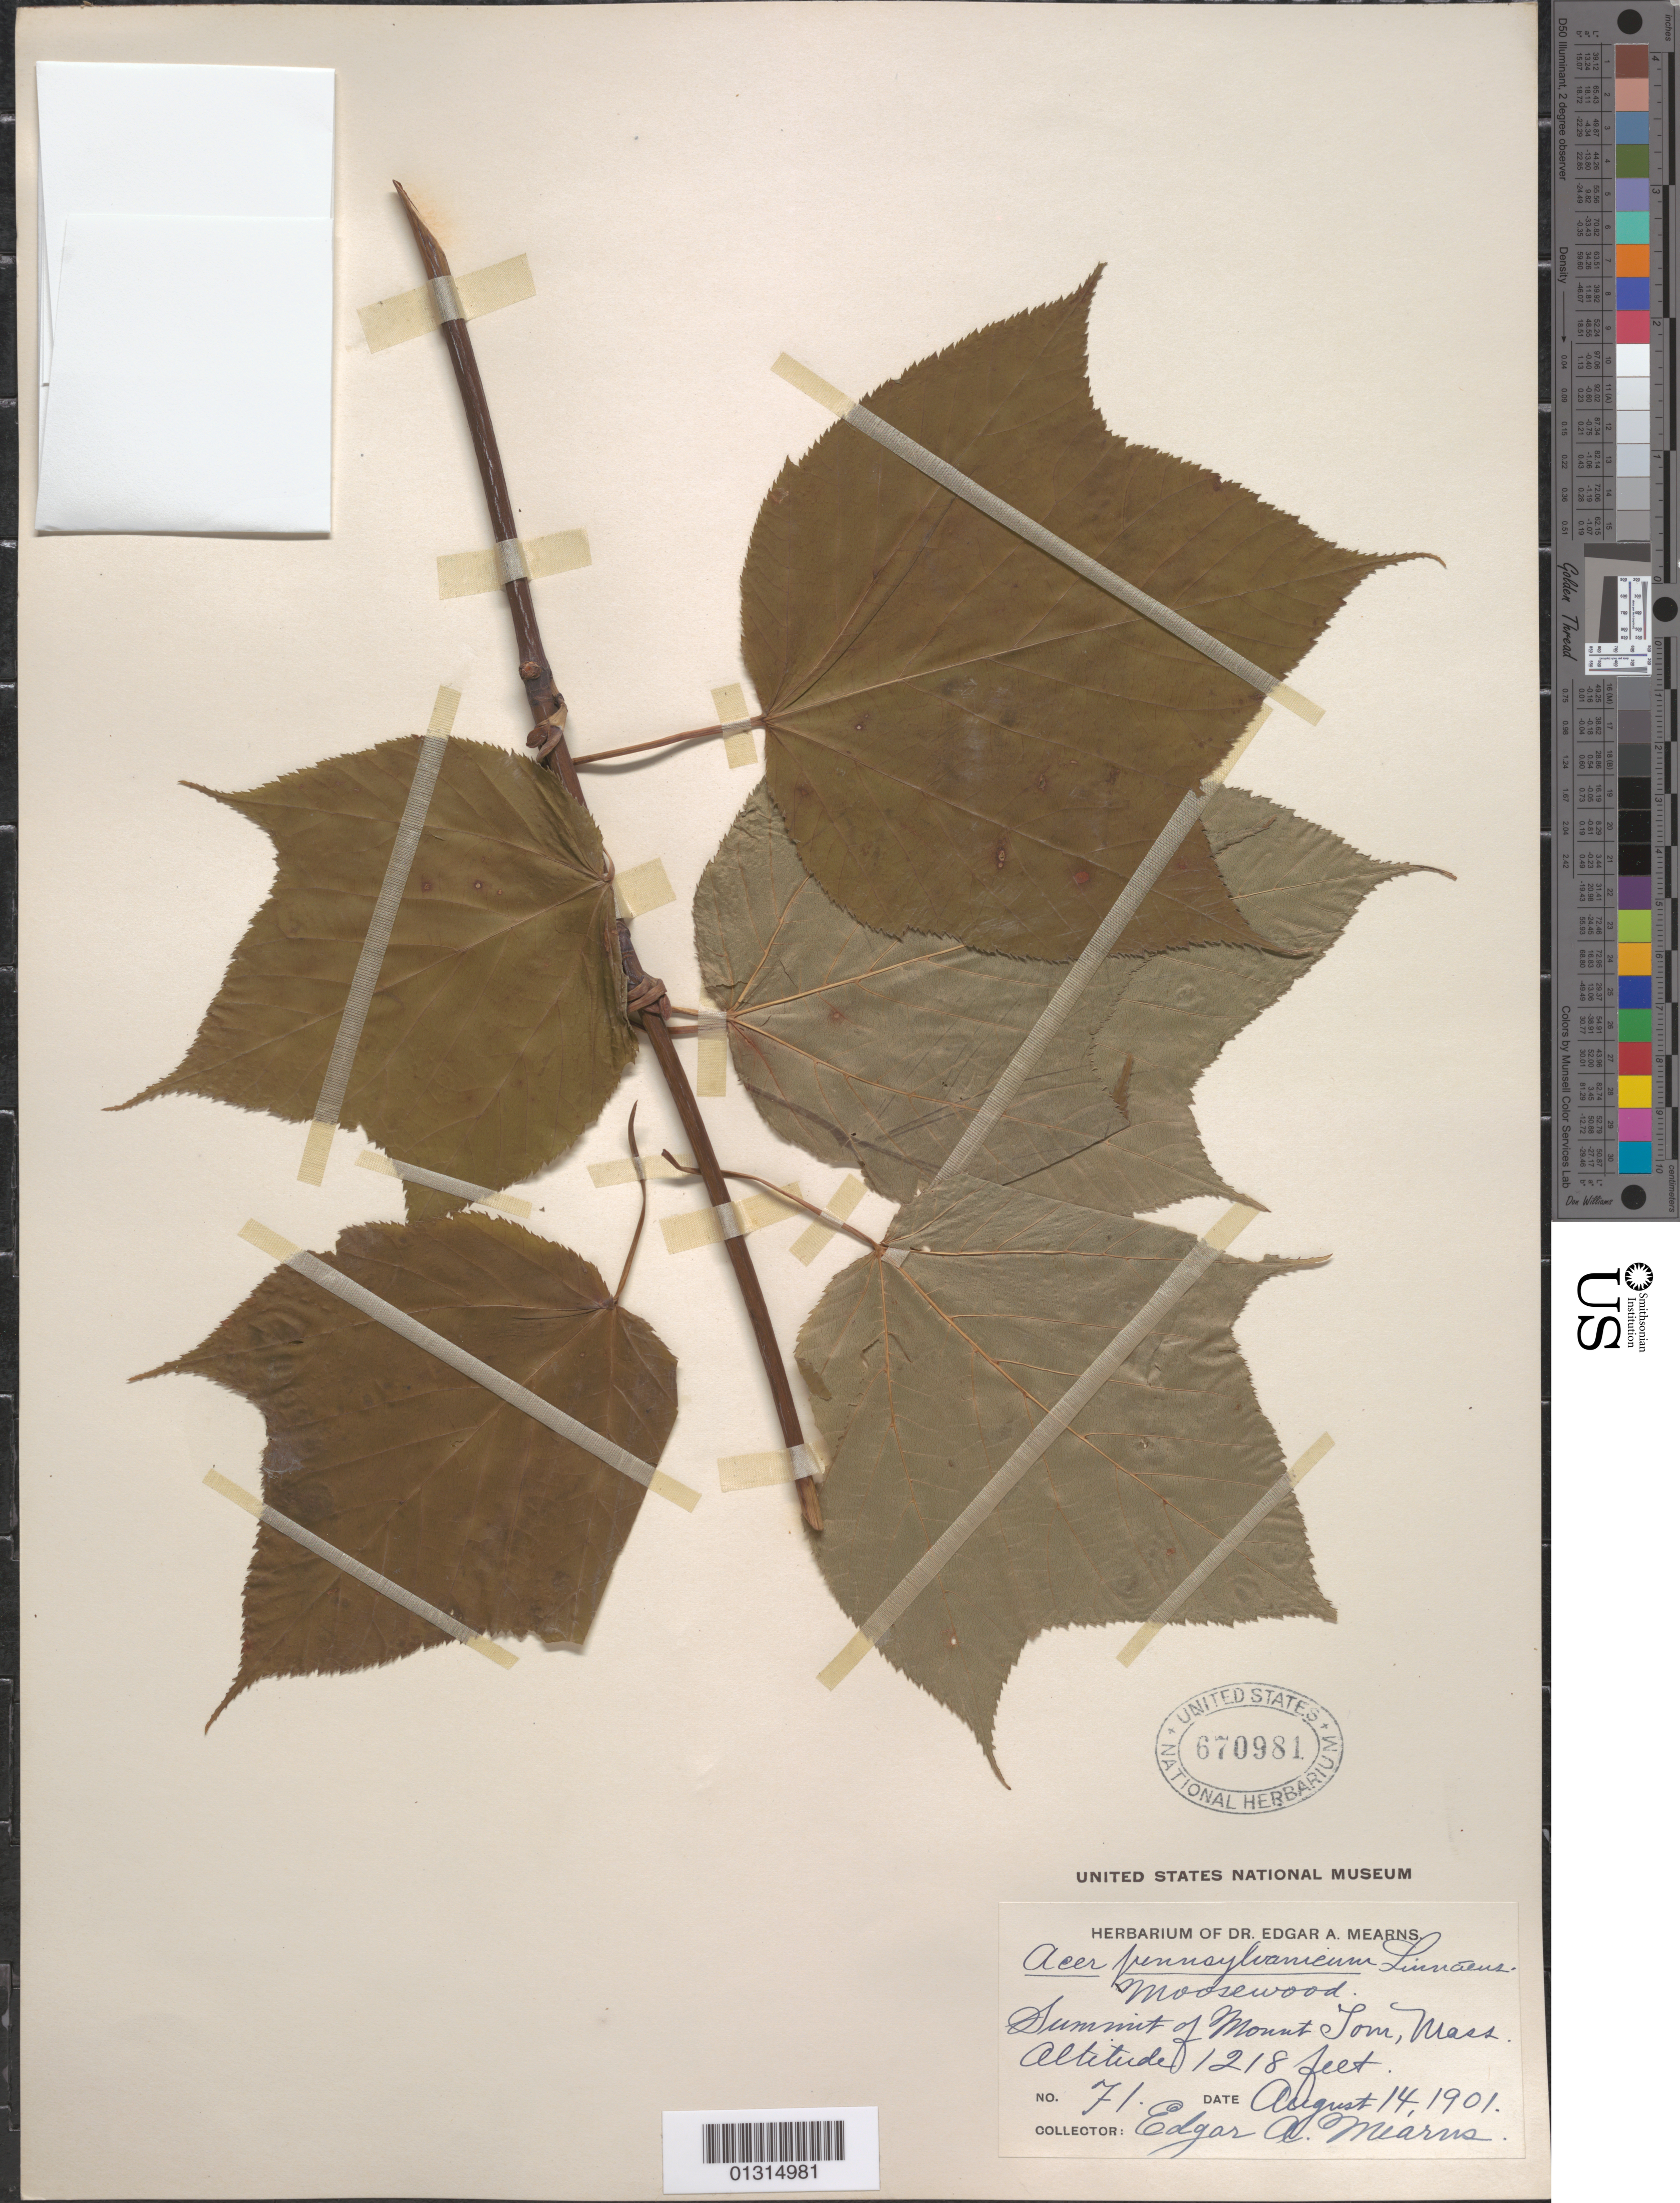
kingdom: Plantae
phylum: Tracheophyta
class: Magnoliopsida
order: Sapindales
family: Sapindaceae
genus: Acer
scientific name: Acer pensylvanicum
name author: L.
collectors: E. A. Mearns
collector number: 71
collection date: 1901-08-14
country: United States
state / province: Massachusetts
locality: Mount tom, summit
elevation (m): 371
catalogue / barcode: US 670981